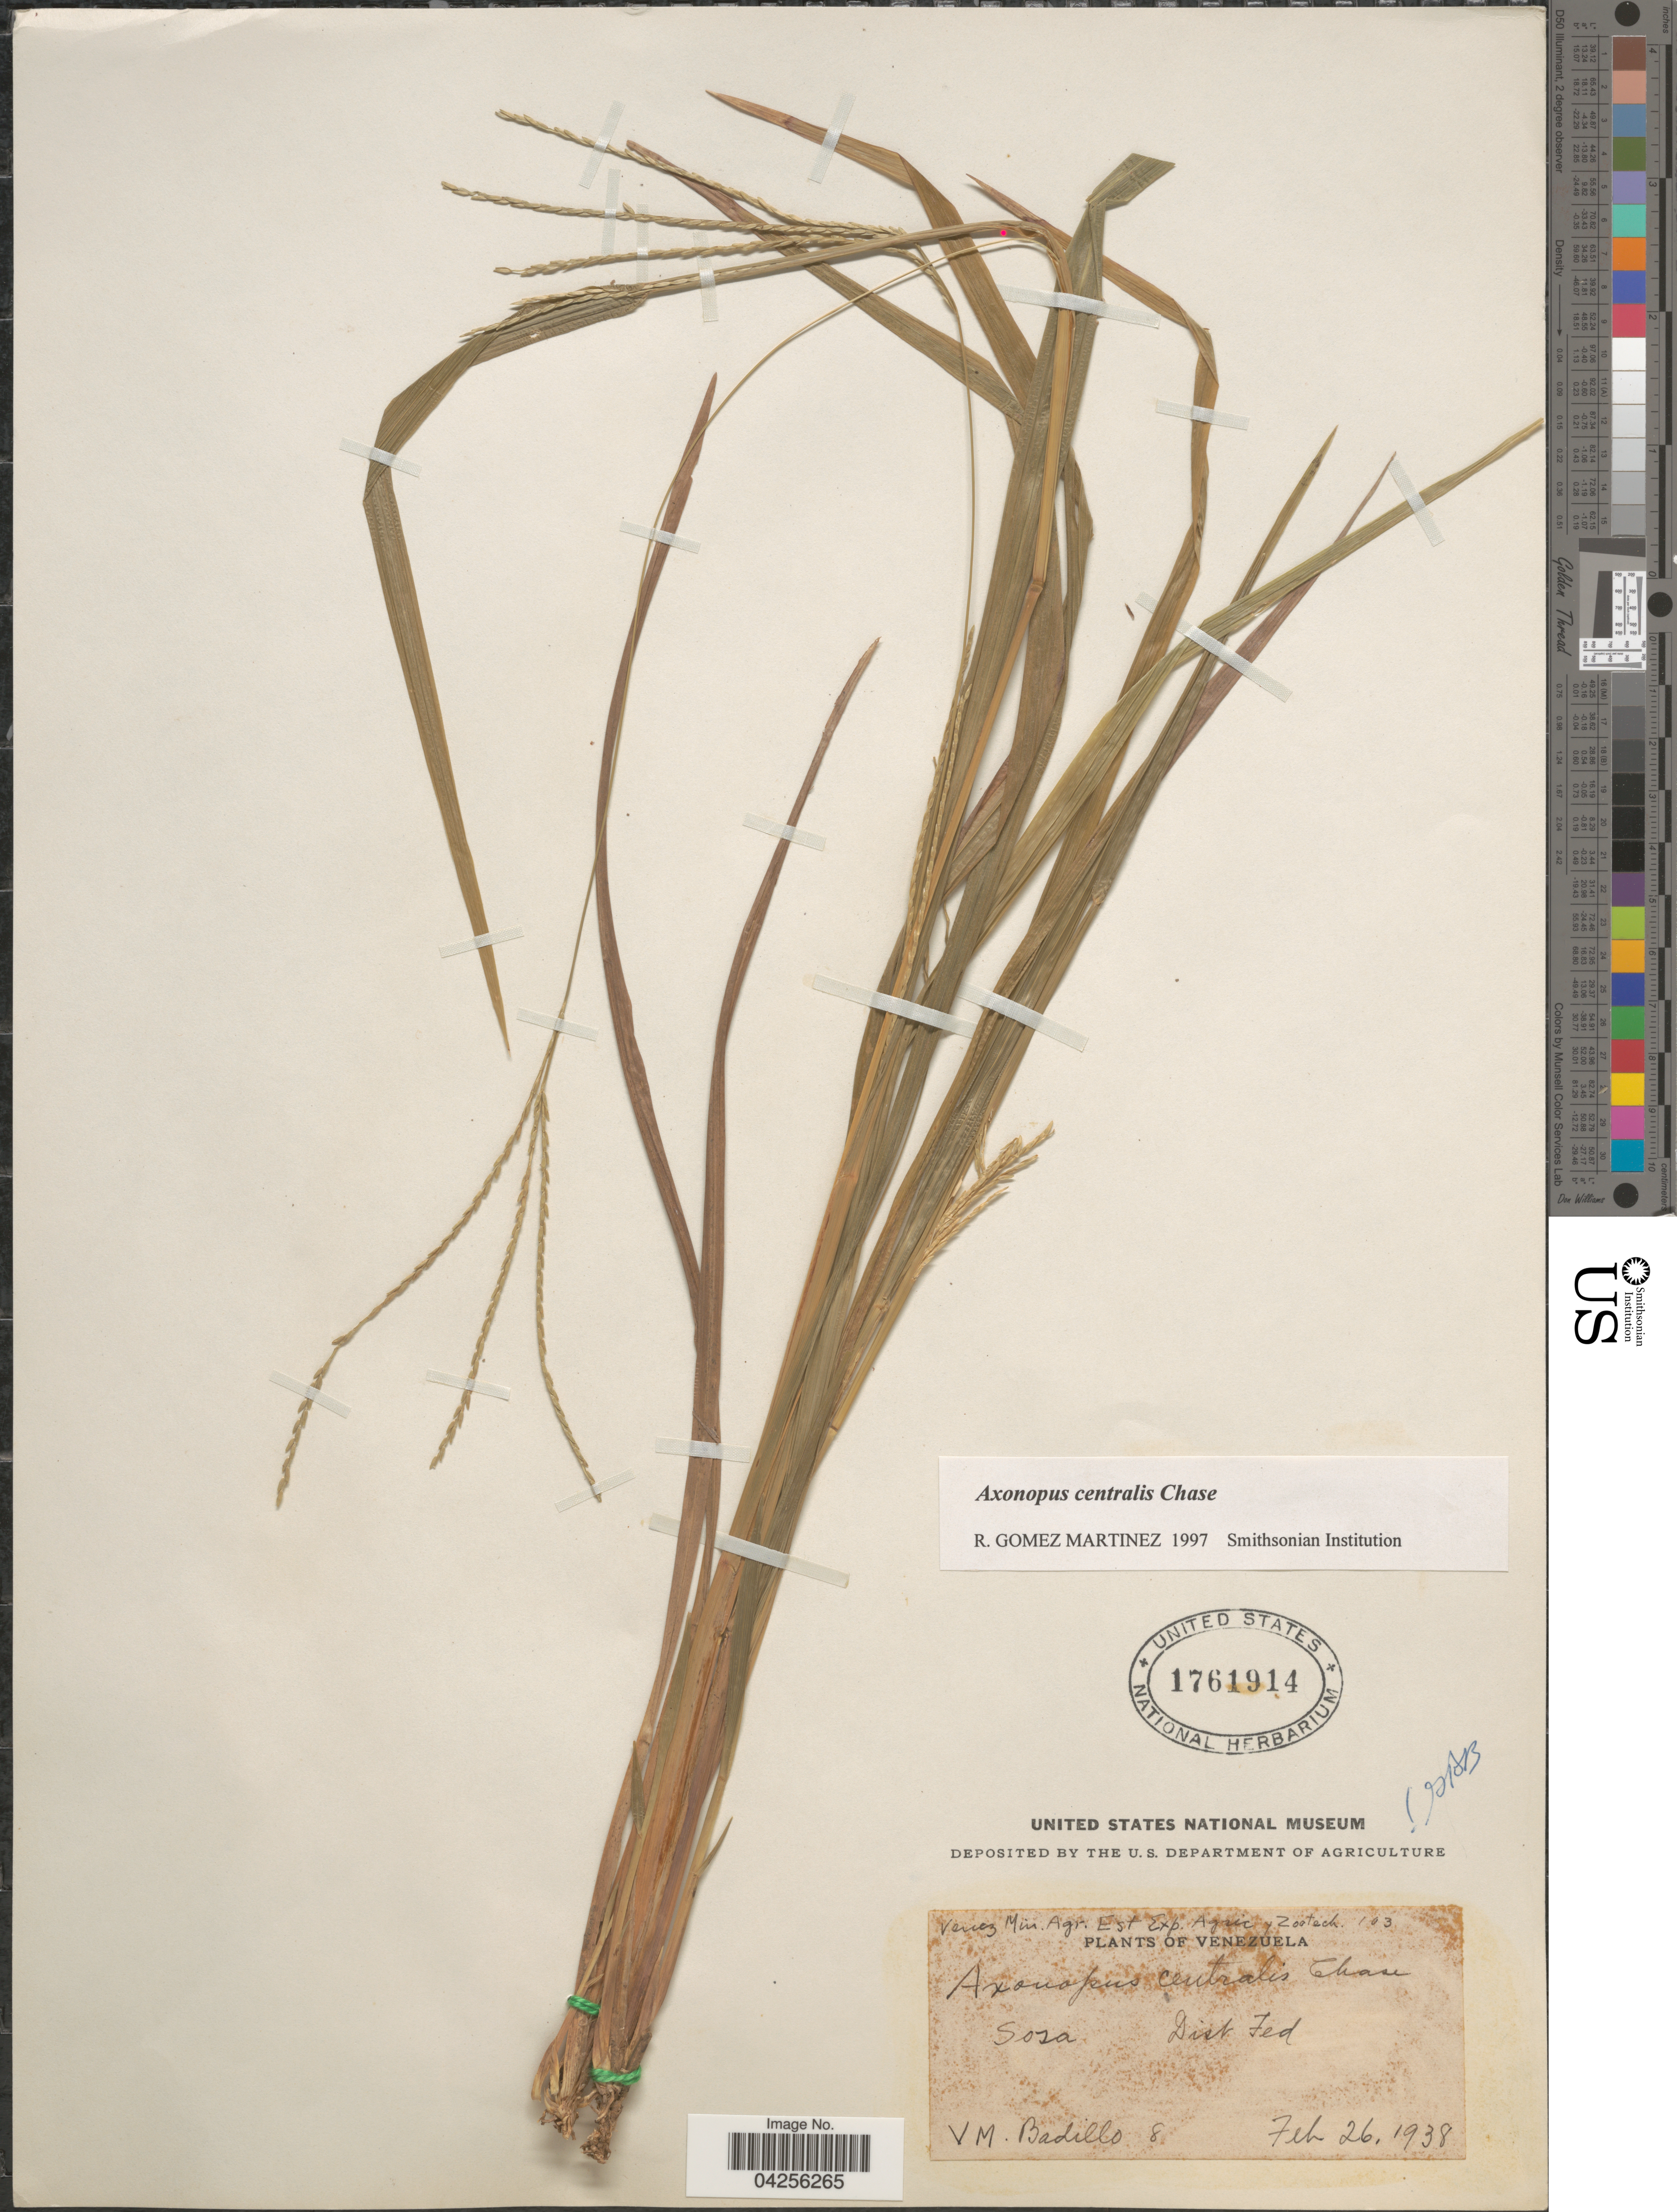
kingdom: Plantae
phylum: Tracheophyta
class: Liliopsida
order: Poales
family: Poaceae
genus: Axonopus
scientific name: Axonopus centralis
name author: Chase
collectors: V. Badillo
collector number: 8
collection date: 1938-02-26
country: Venezuela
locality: Sosa. Dist Fed.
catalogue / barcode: US 1761914